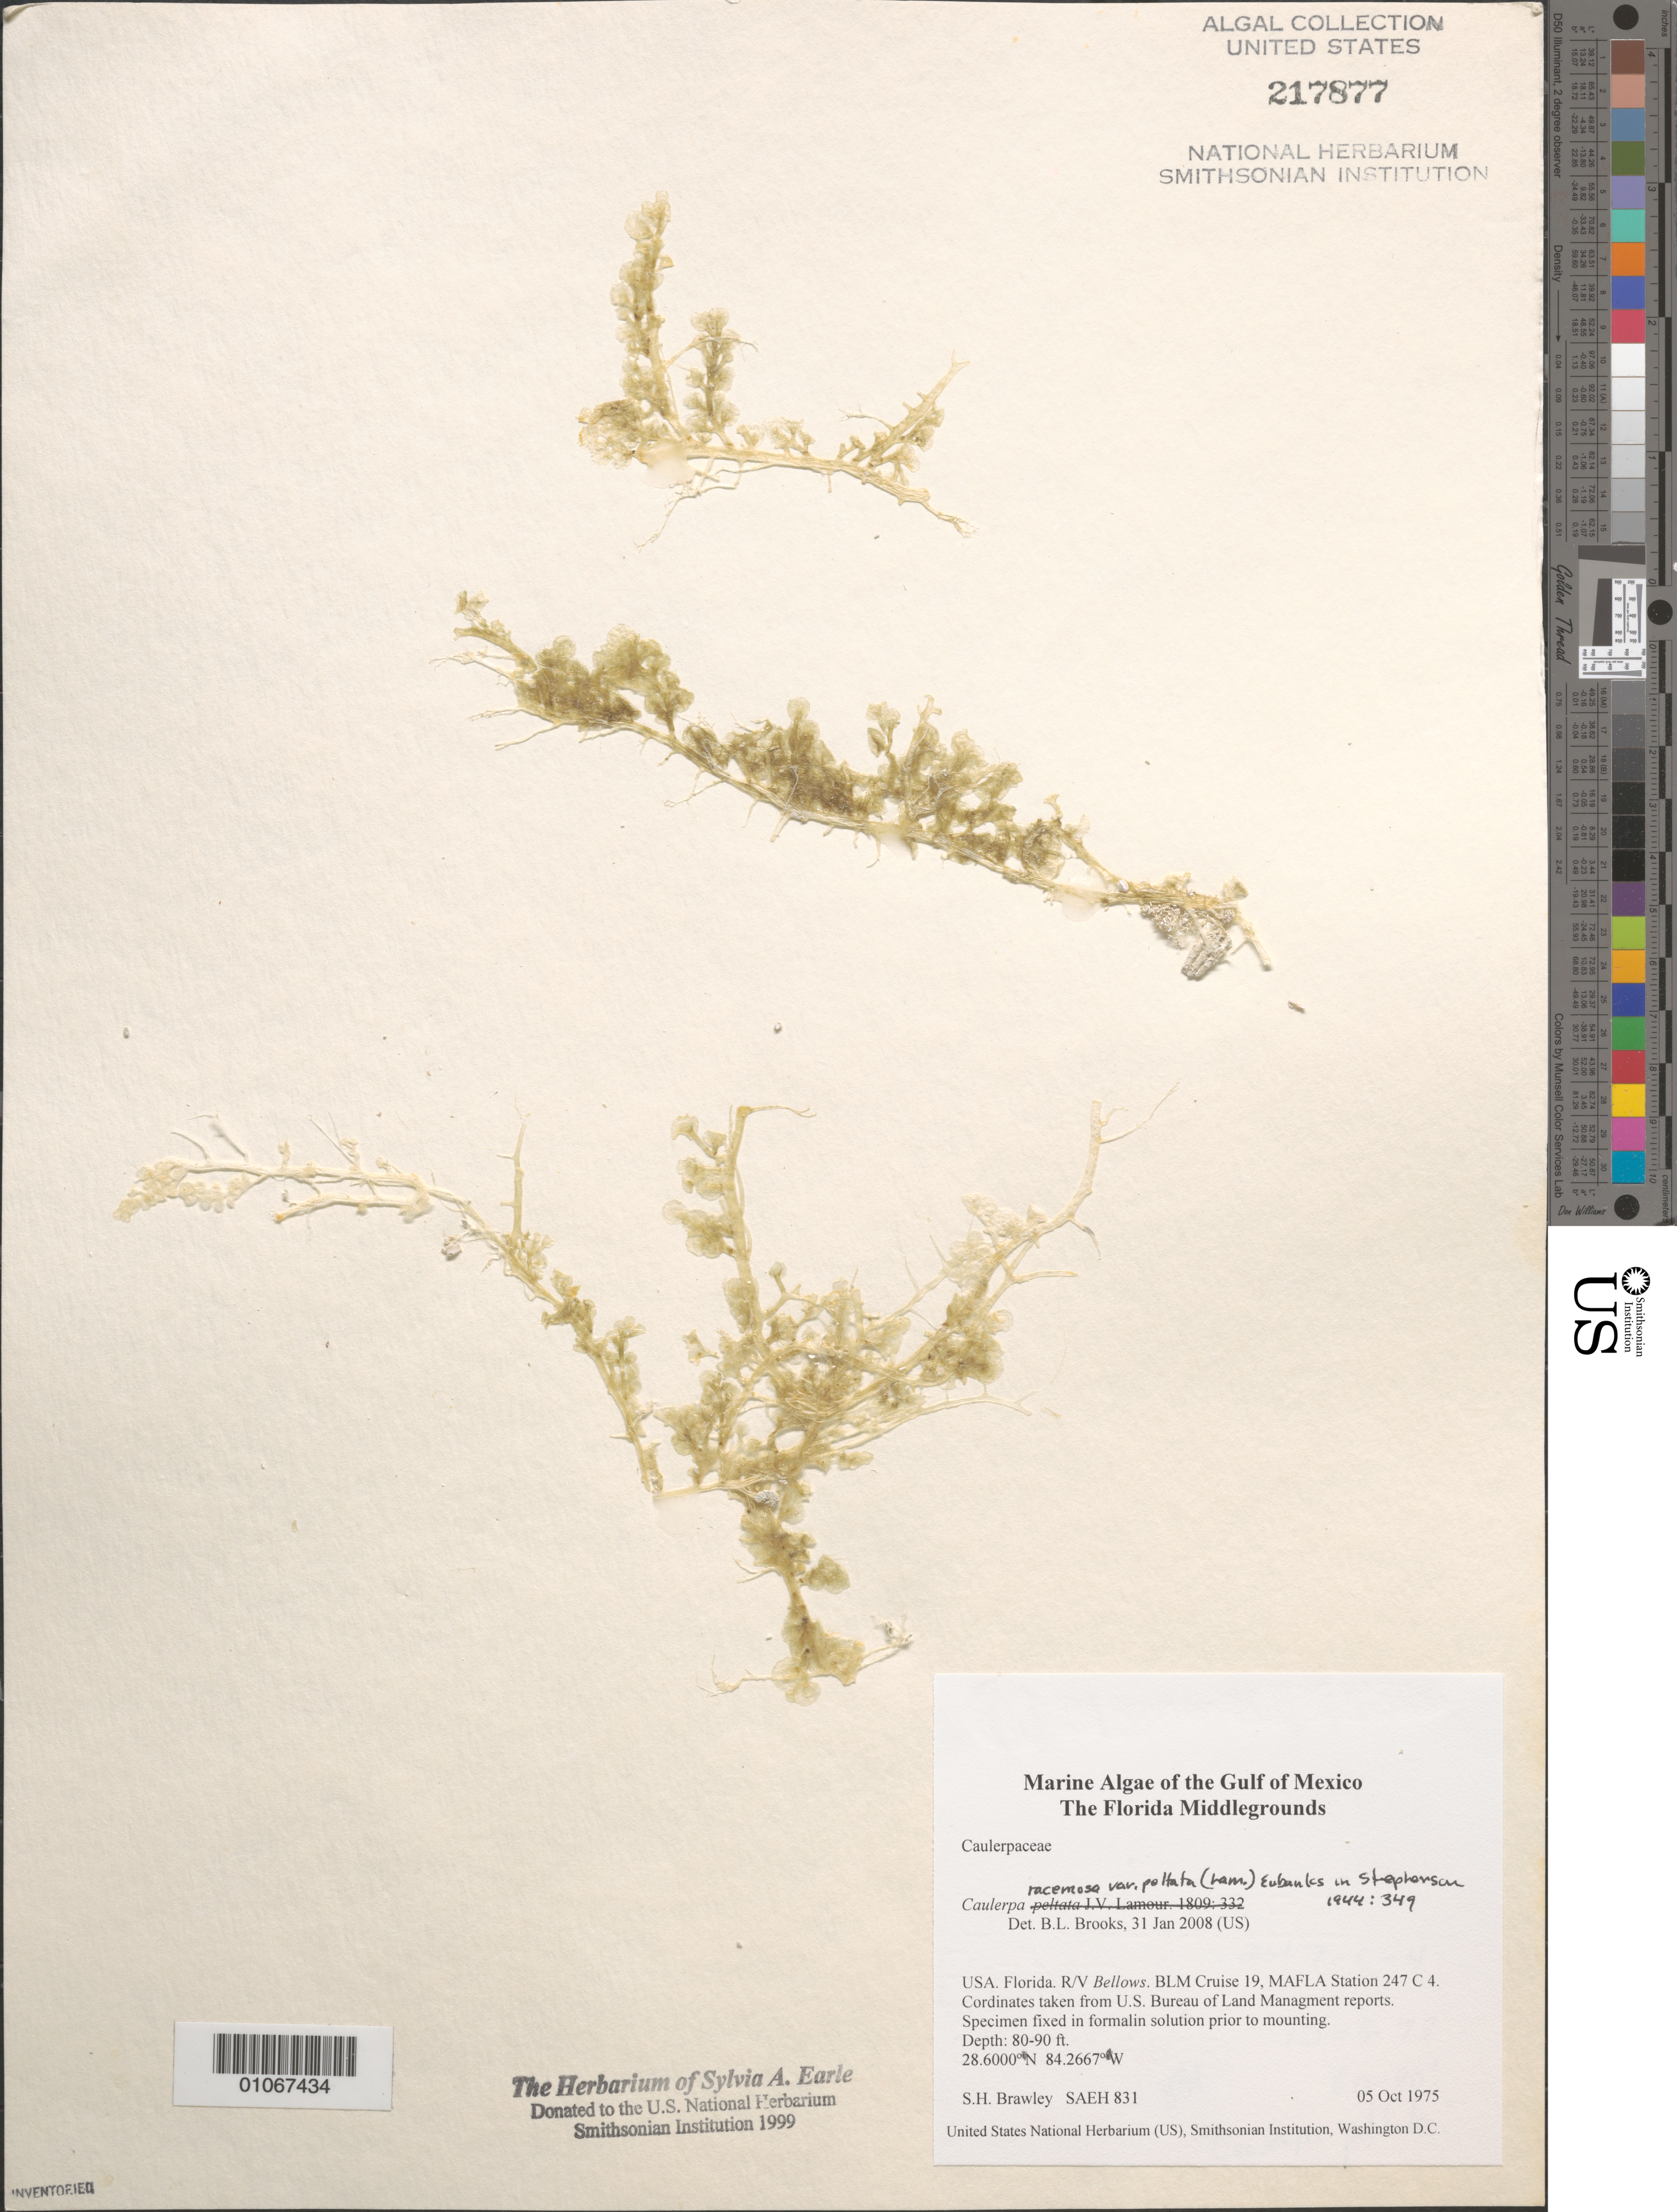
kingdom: Plantae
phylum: Chlorophyta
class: Ulvophyceae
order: Bryopsidales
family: Caulerpaceae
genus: Caulerpa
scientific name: Caulerpa racemosa var. peltata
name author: (J.V.Lamouroux) Eubank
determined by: Brooks, B. L., (BOT), Smithsonian Institution - National Museum of Natural History (UNITED STATES)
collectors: S. Brawley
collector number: SAEH 831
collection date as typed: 05 Oct 1975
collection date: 1975-10-05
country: United States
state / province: Florida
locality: Gulf of Mexico, Florida Middle Grounds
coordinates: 28.6000 N, 84.2667 W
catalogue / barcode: US 217877